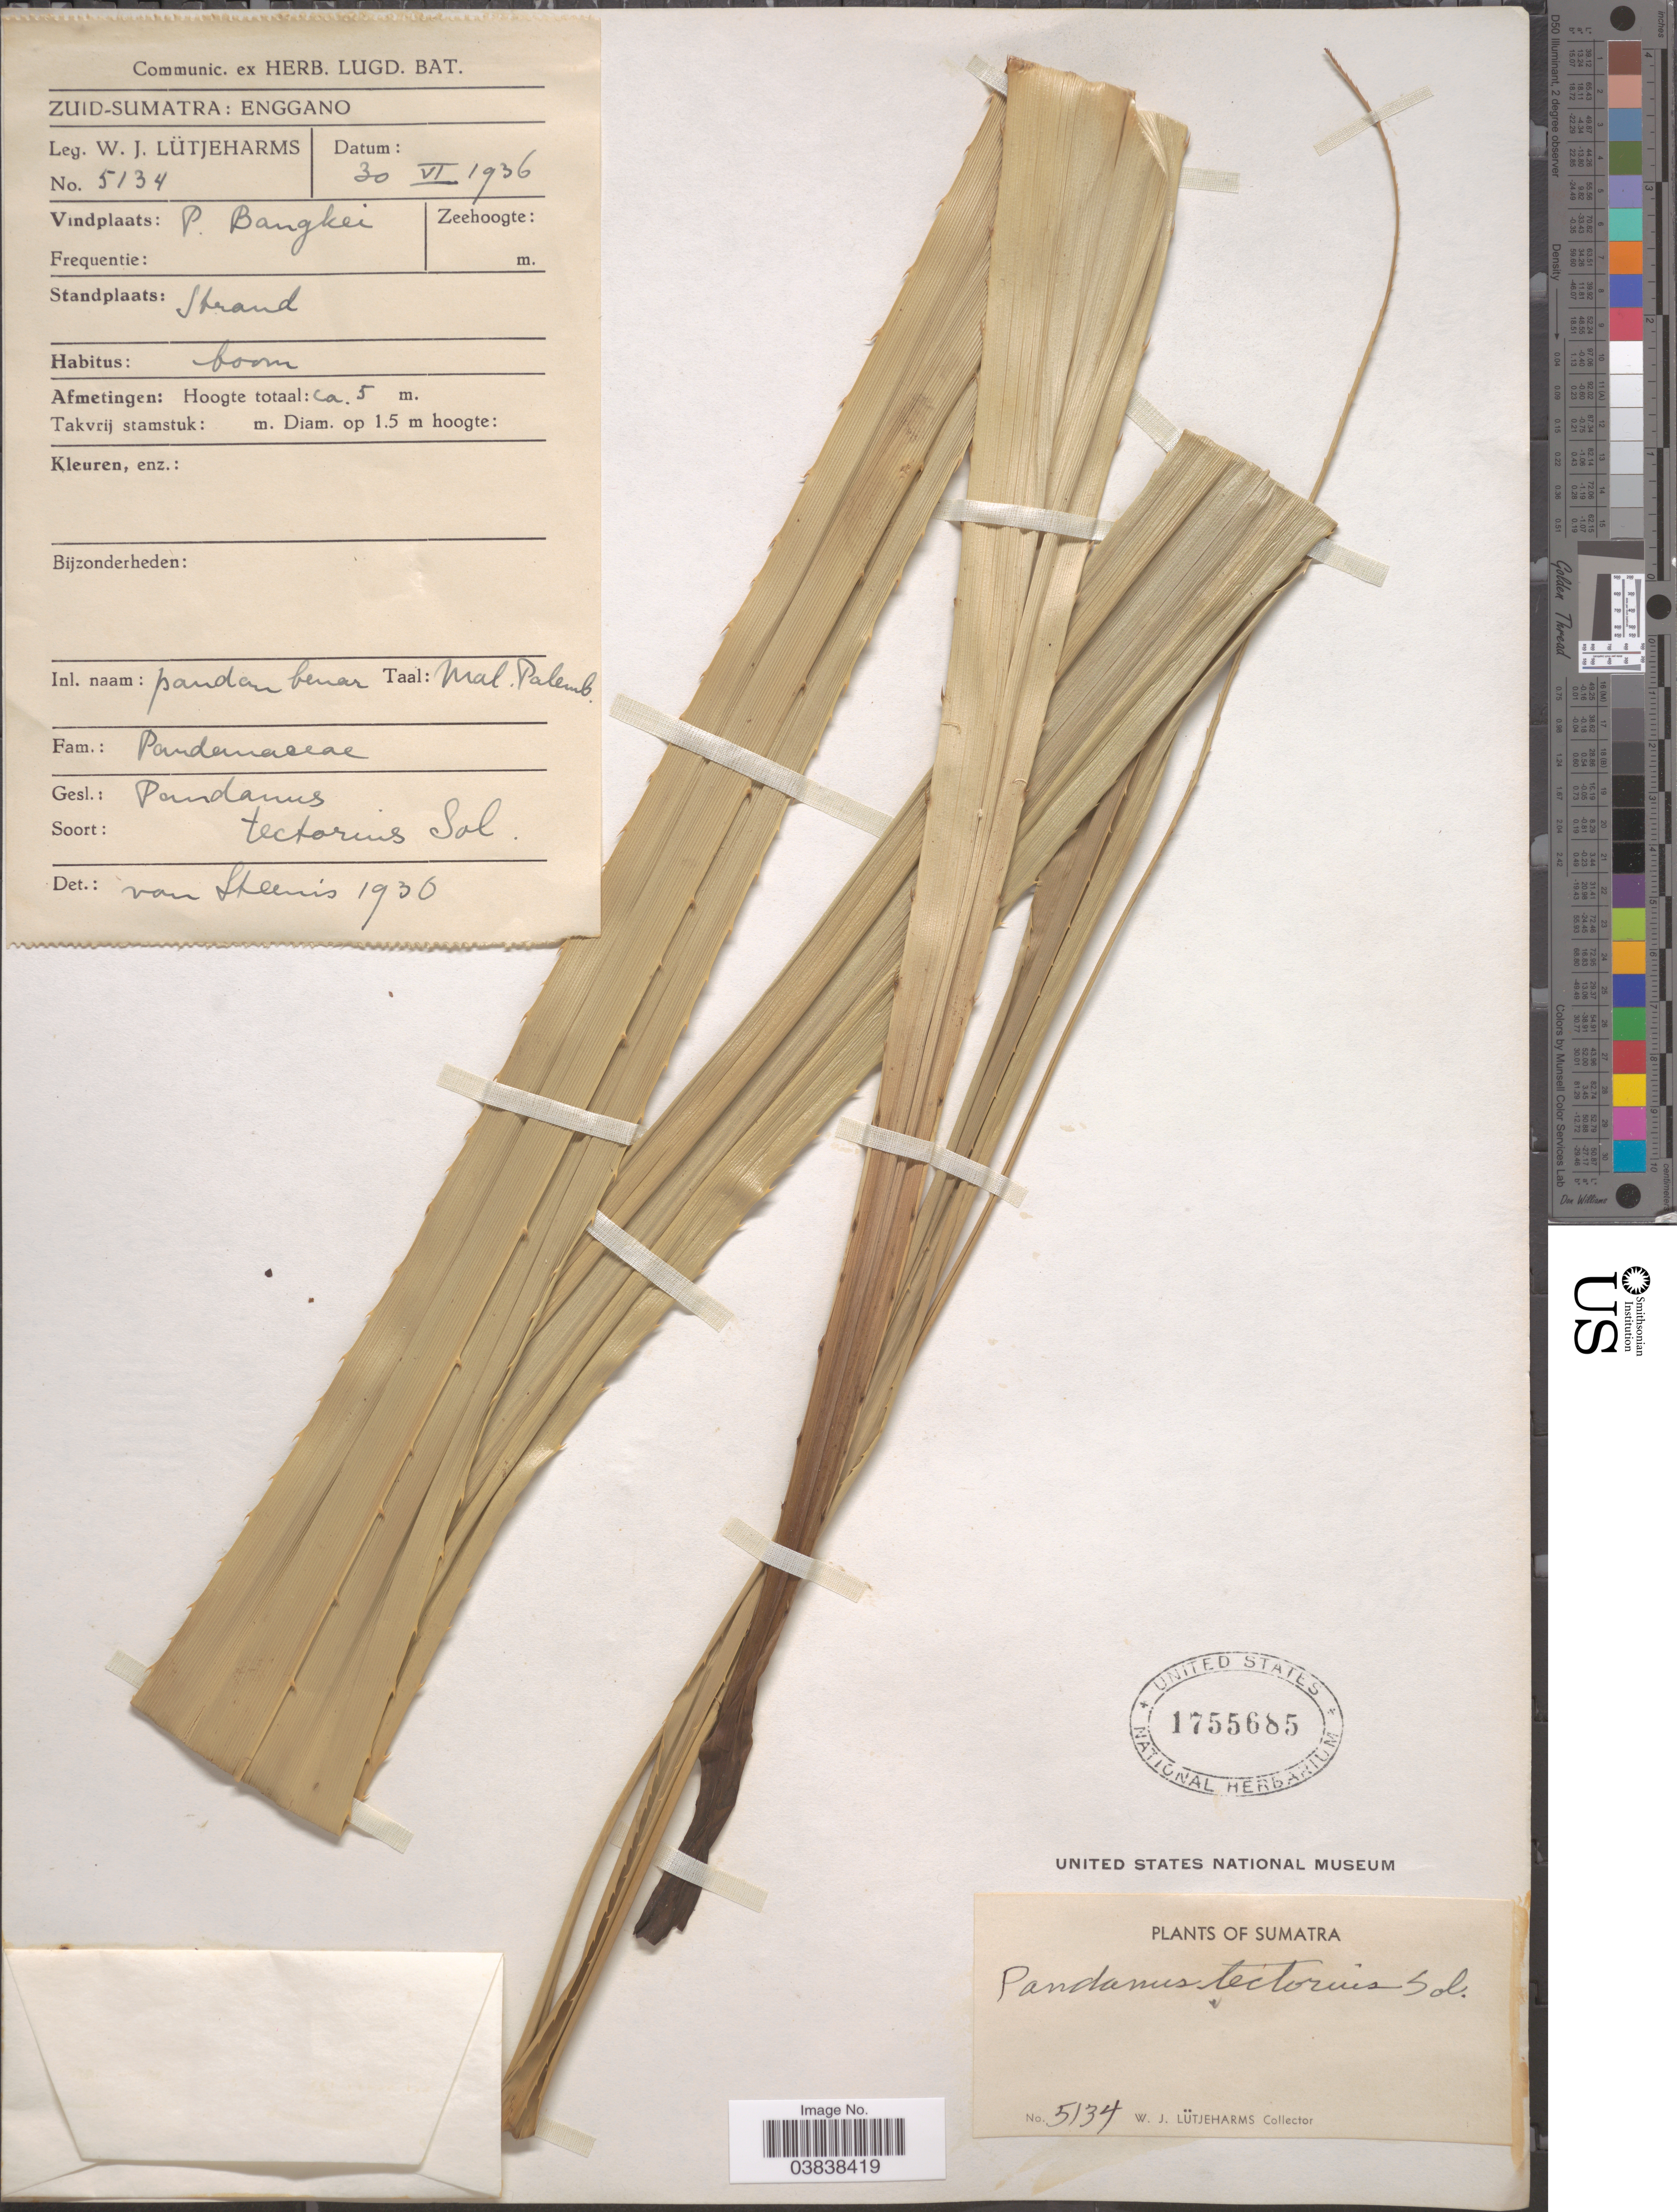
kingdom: Plantae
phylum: Tracheophyta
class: Liliopsida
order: Pandanales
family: Pandanaceae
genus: Pandanus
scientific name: Pandanus sp.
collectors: W. Lütjeharms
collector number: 5134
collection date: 1936-06-30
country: Indonesia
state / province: Sumatra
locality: Zuid-Sumatra: Enggano. P. Bangkei.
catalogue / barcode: US 1755685